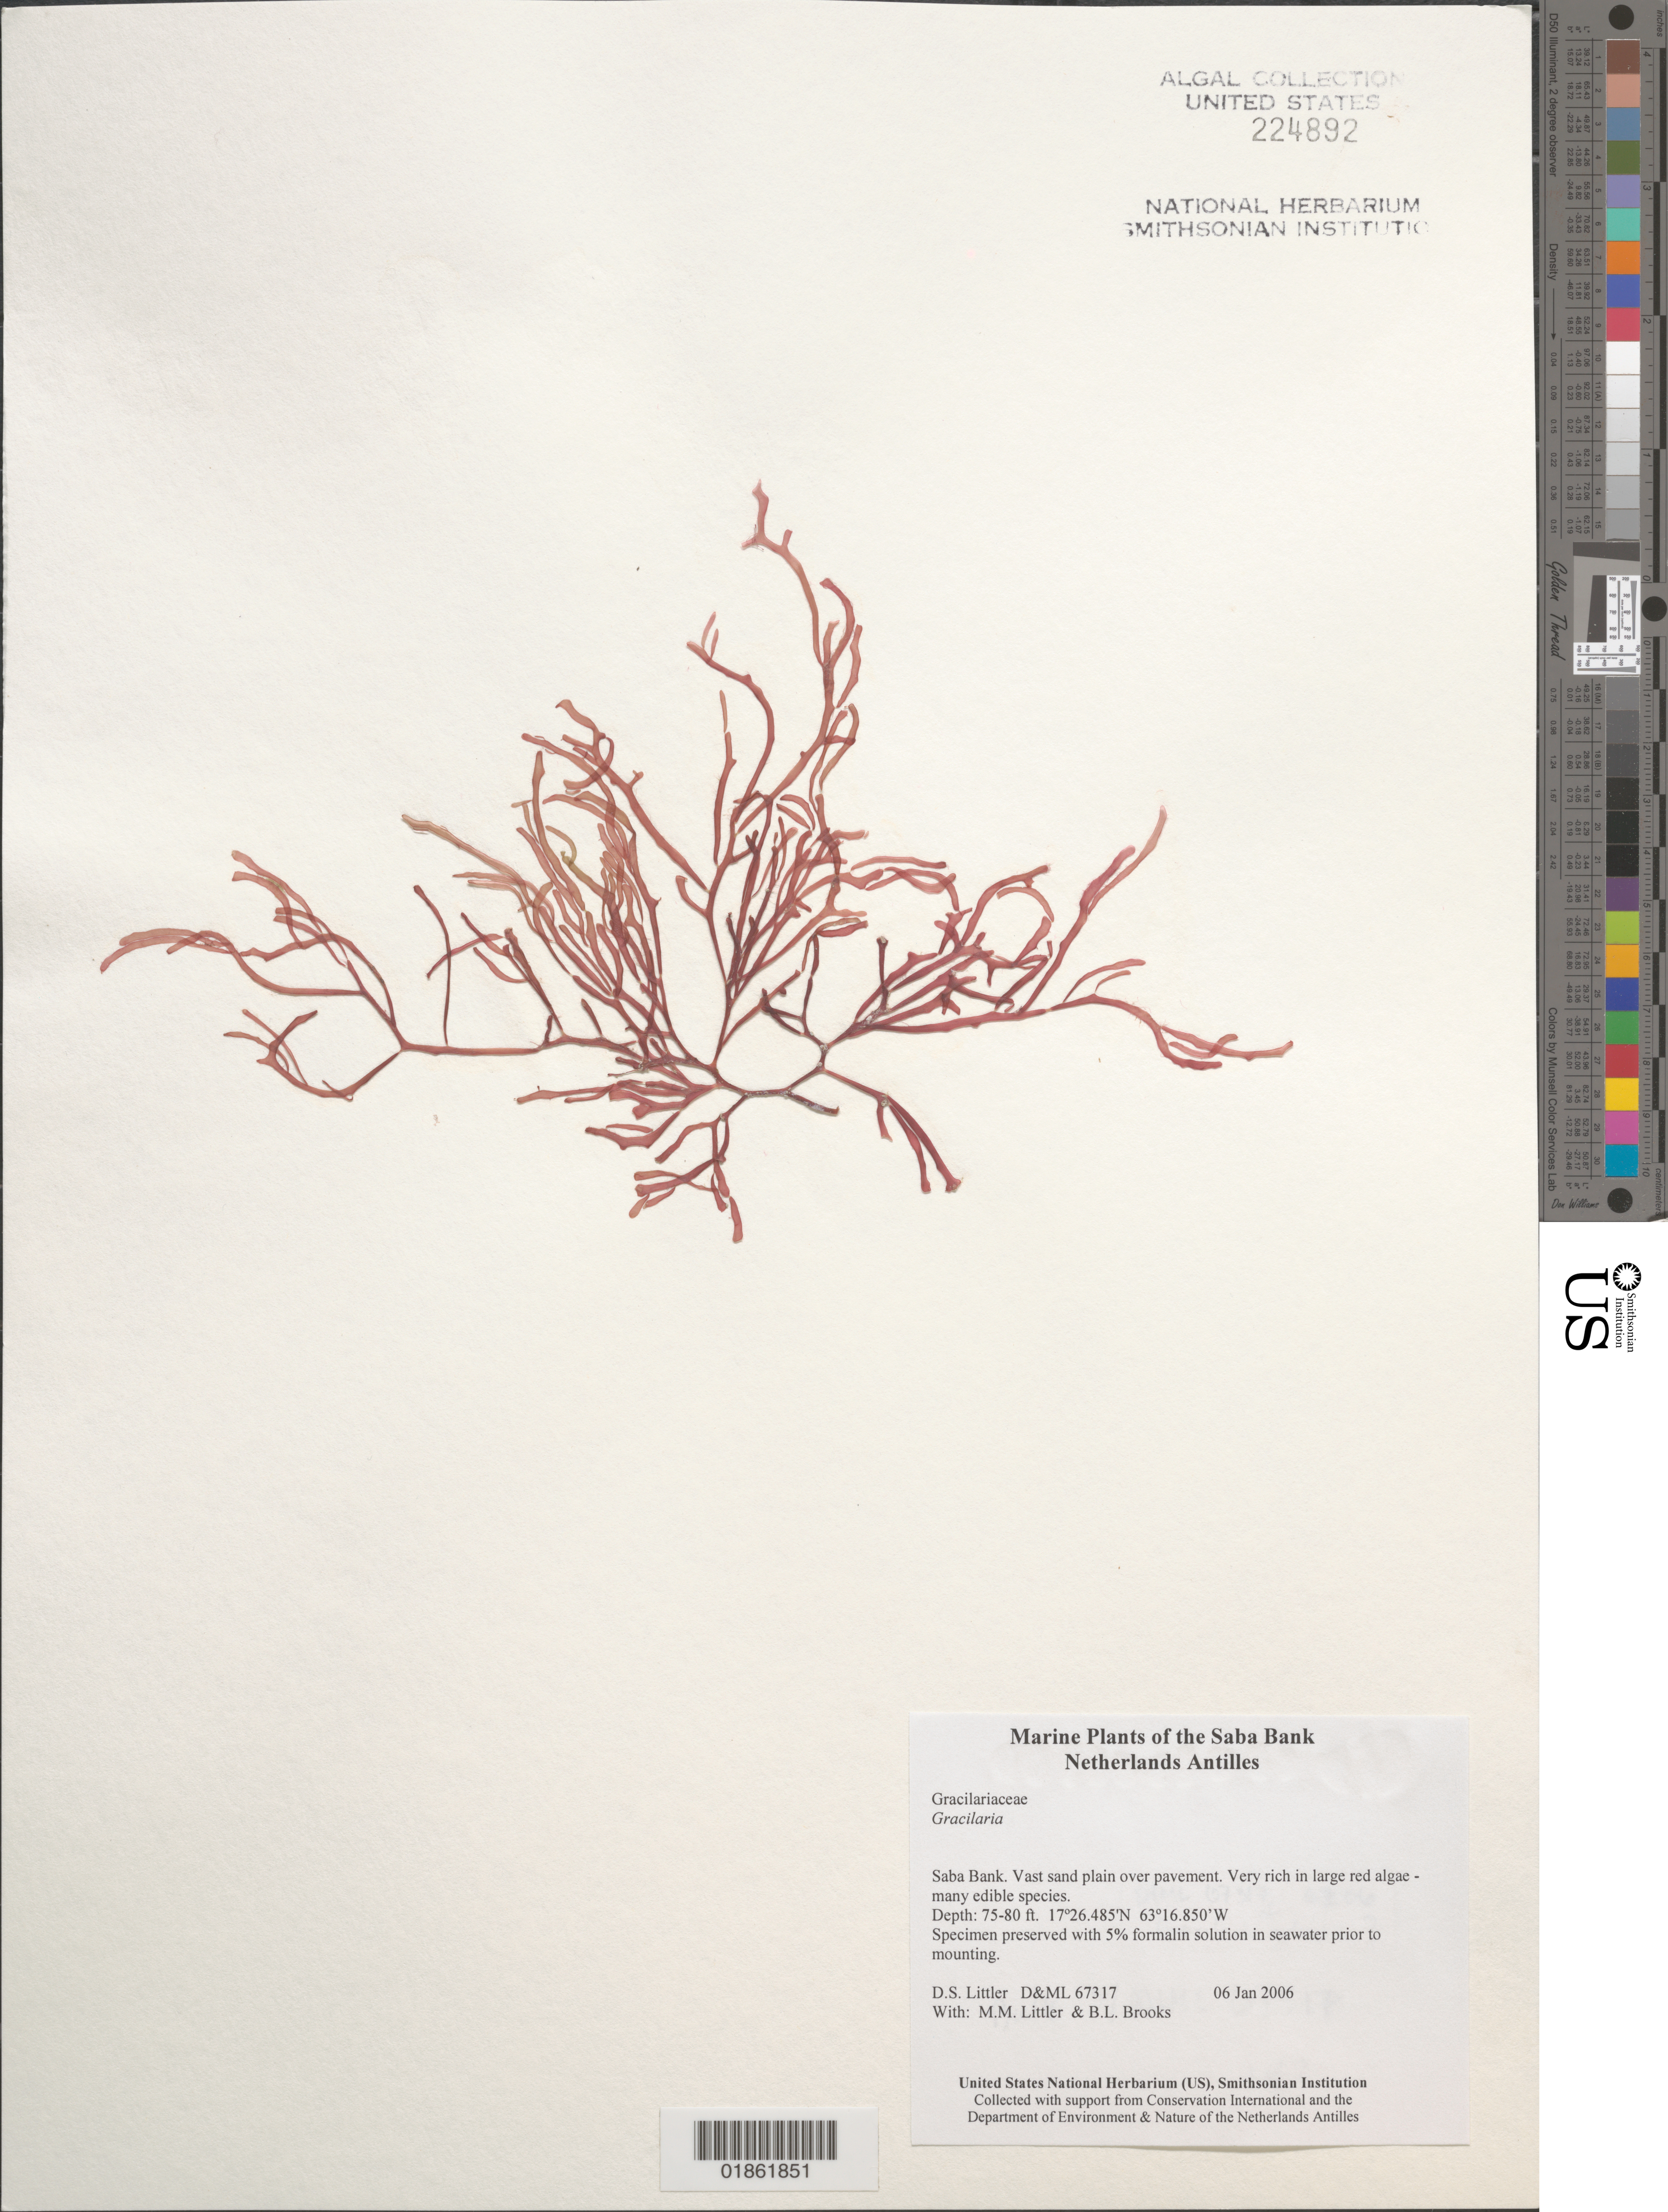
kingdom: Plantae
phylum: Rhodophyta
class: Florideophyceae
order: Gracilariales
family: Gracilariaceae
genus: Gracilaria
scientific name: Gracilaria cylindrica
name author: Børgesen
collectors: M. M. Littler, D. S. Littler & B. Brooks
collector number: D&ML 67317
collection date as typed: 06 Jan 2006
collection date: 2006-01-06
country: Netherlands Antilles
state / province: ABC Islands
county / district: Saba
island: Saba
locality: Algae flats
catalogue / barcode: US 224892